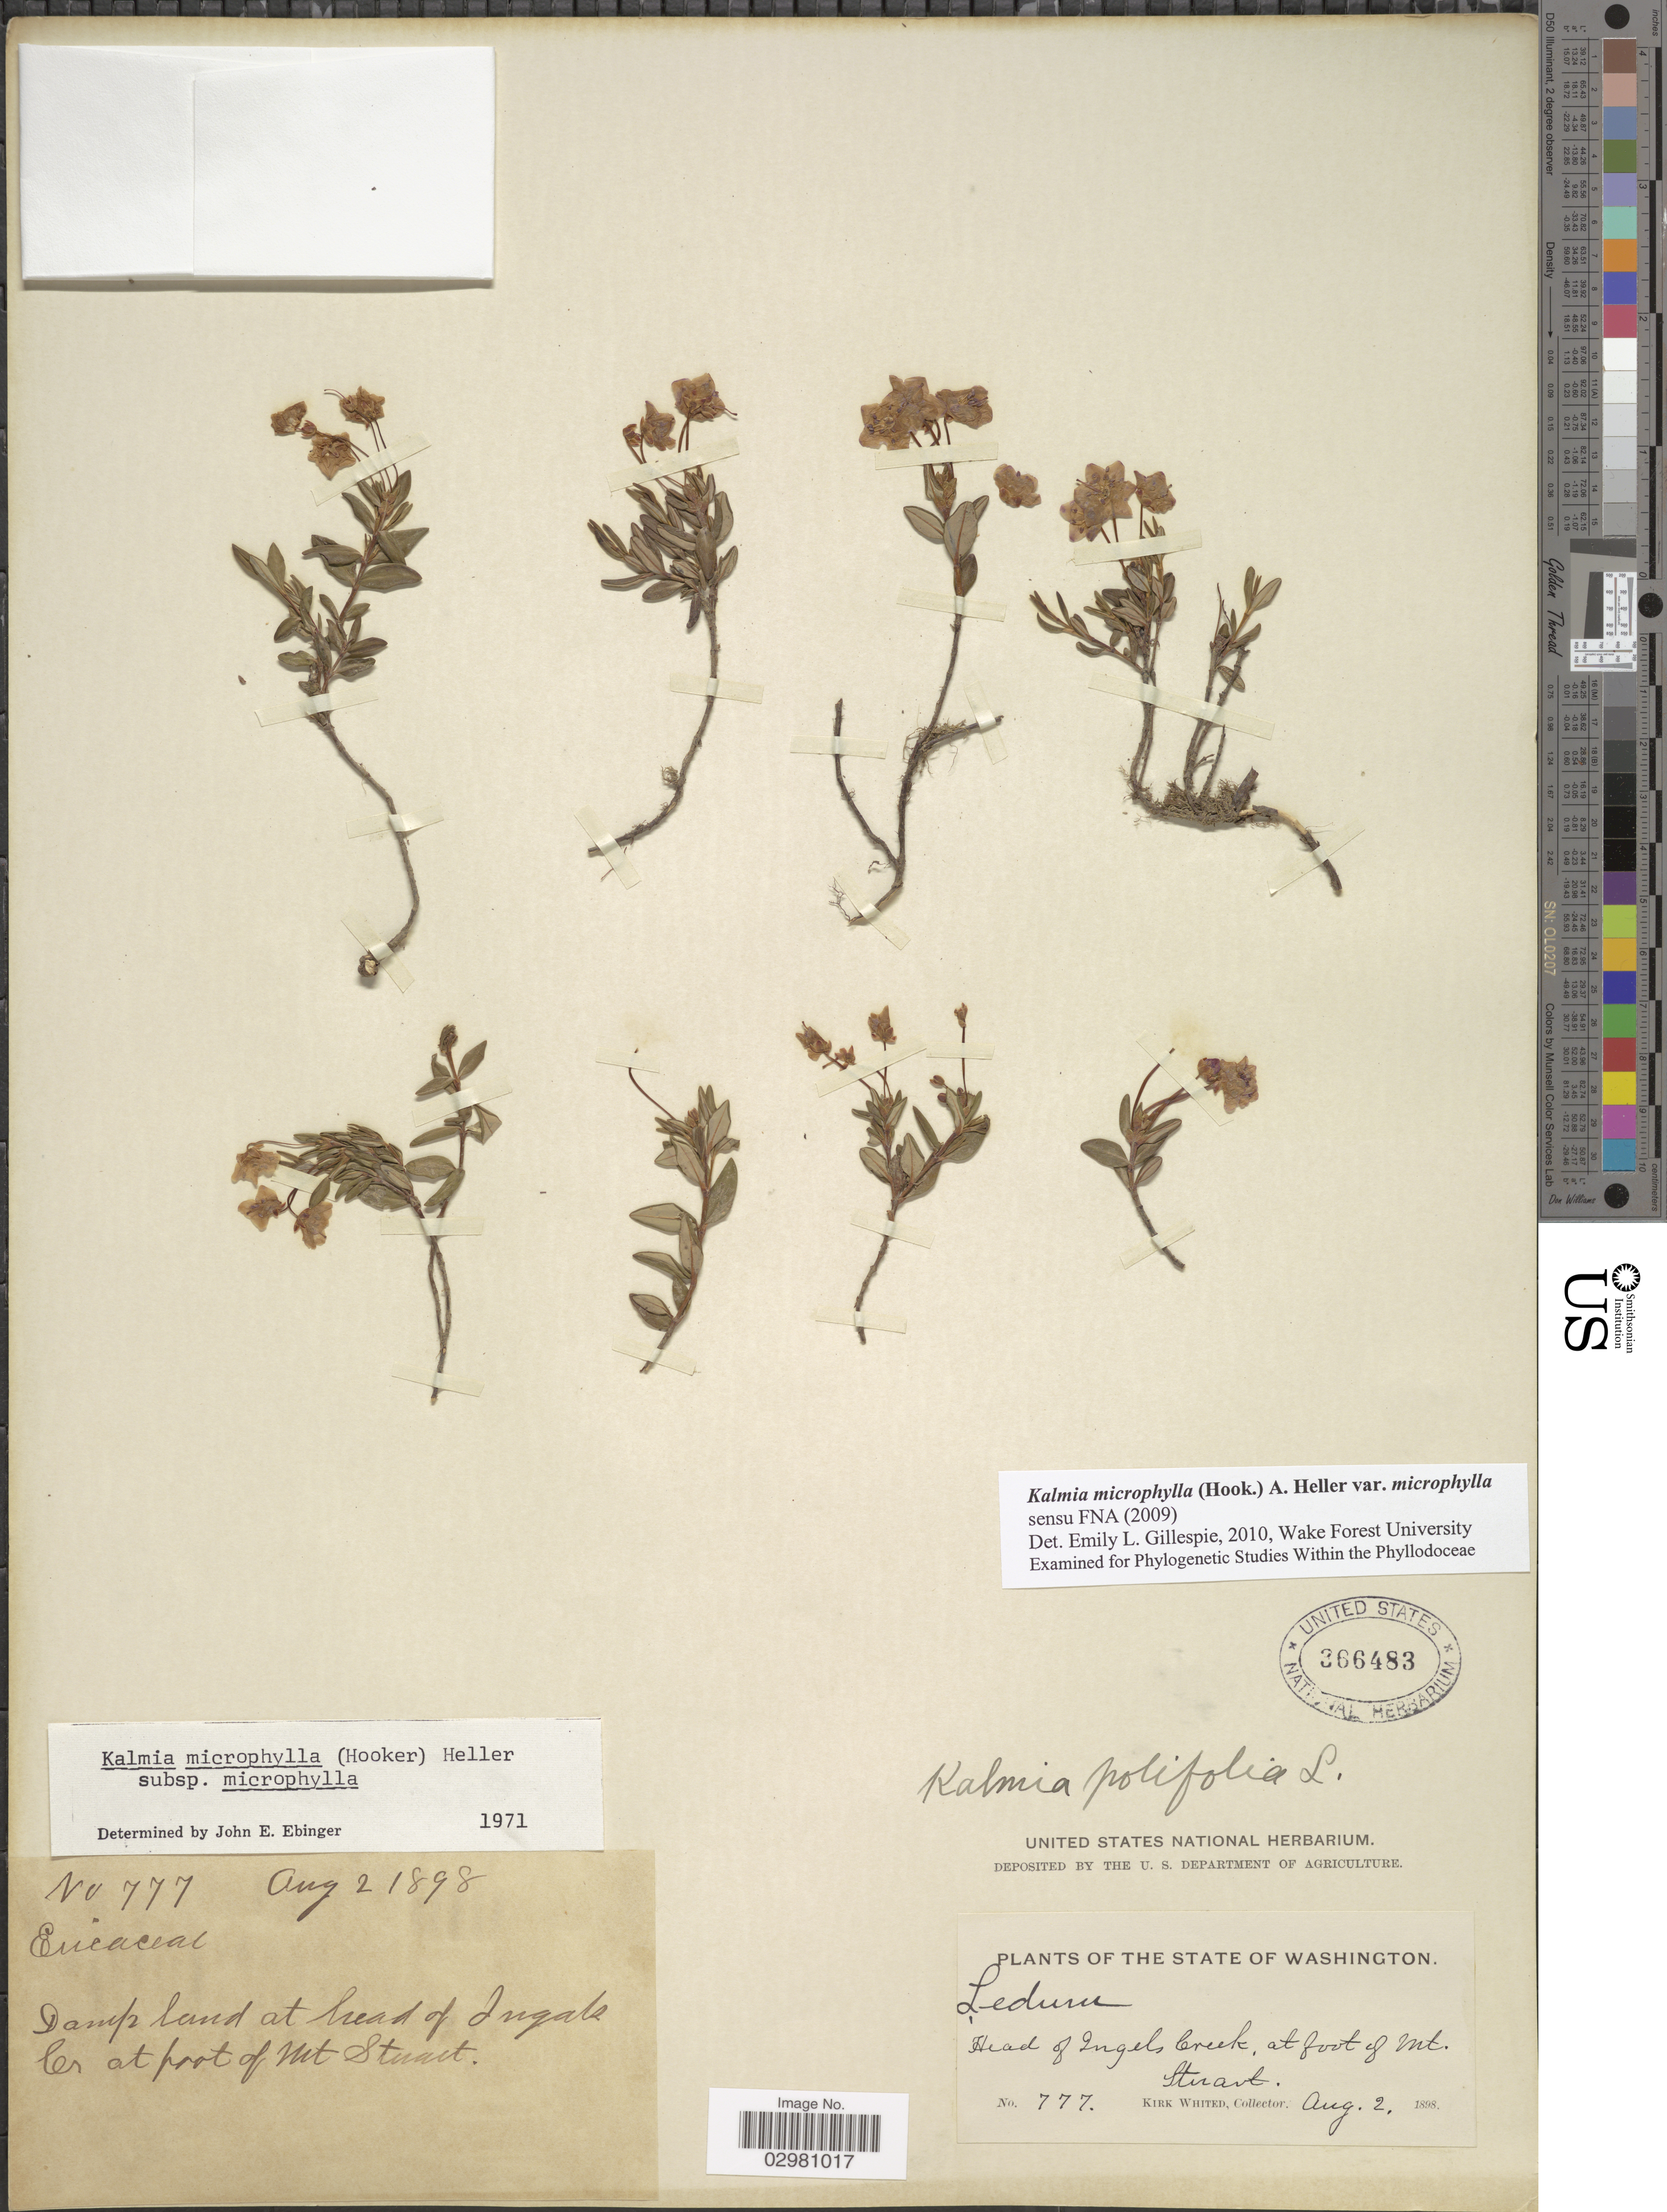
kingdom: Plantae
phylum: Tracheophyta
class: Magnoliopsida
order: Ericales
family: Ericaceae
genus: Kalmia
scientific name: Kalmia microphylla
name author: (Hook.) A. Heller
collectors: K. Whited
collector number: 777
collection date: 1898-08-02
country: United States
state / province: Washington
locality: Head of Ingals Cr, at foot of Mt. Stuart.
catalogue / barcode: US 366483